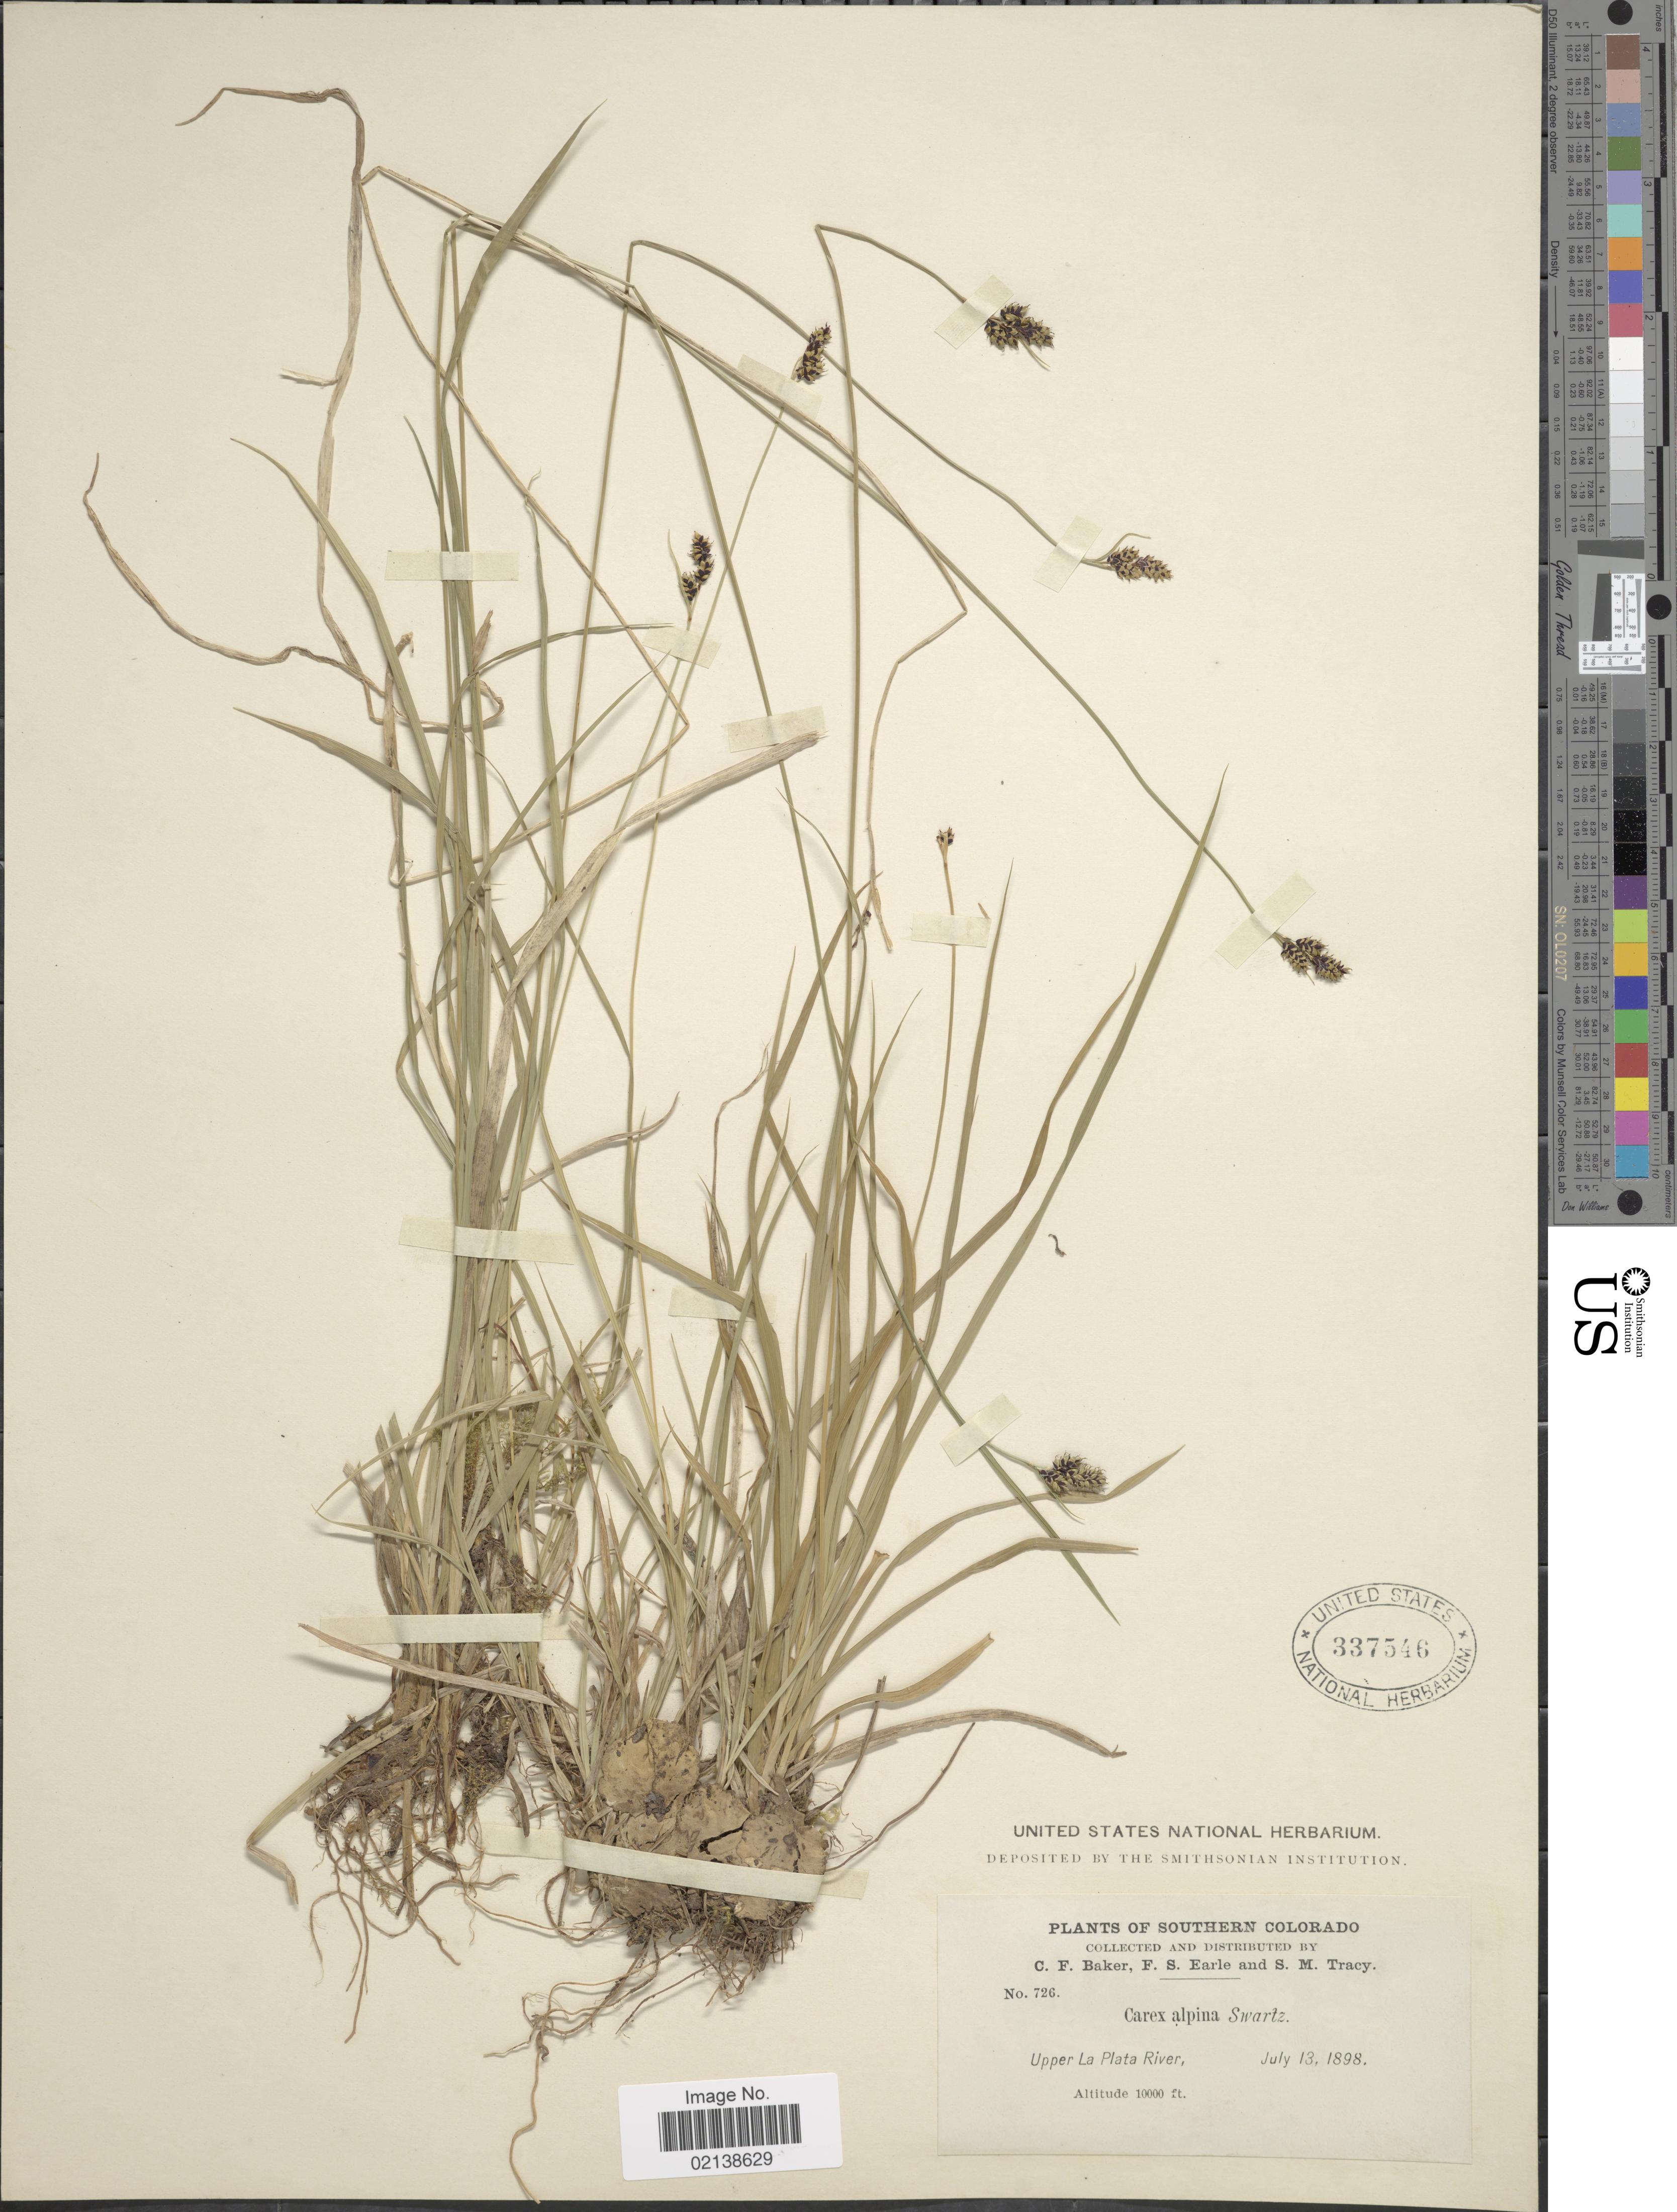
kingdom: Plantae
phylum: Tracheophyta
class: Liliopsida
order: Poales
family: Cyperaceae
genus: Carex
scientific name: Carex stevenii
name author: (Holm) Kalela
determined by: Strong, Mark T., (BOT), Smithsonian Institution - National Museum of Natural History (UNITED STATES)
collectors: C. F. Baker, F. S. Earle & S. M. Tracy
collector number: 726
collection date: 1898-07-13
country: United States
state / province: Colorado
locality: Southern Colorado, Upper La Plata River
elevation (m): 3048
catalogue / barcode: US 337546